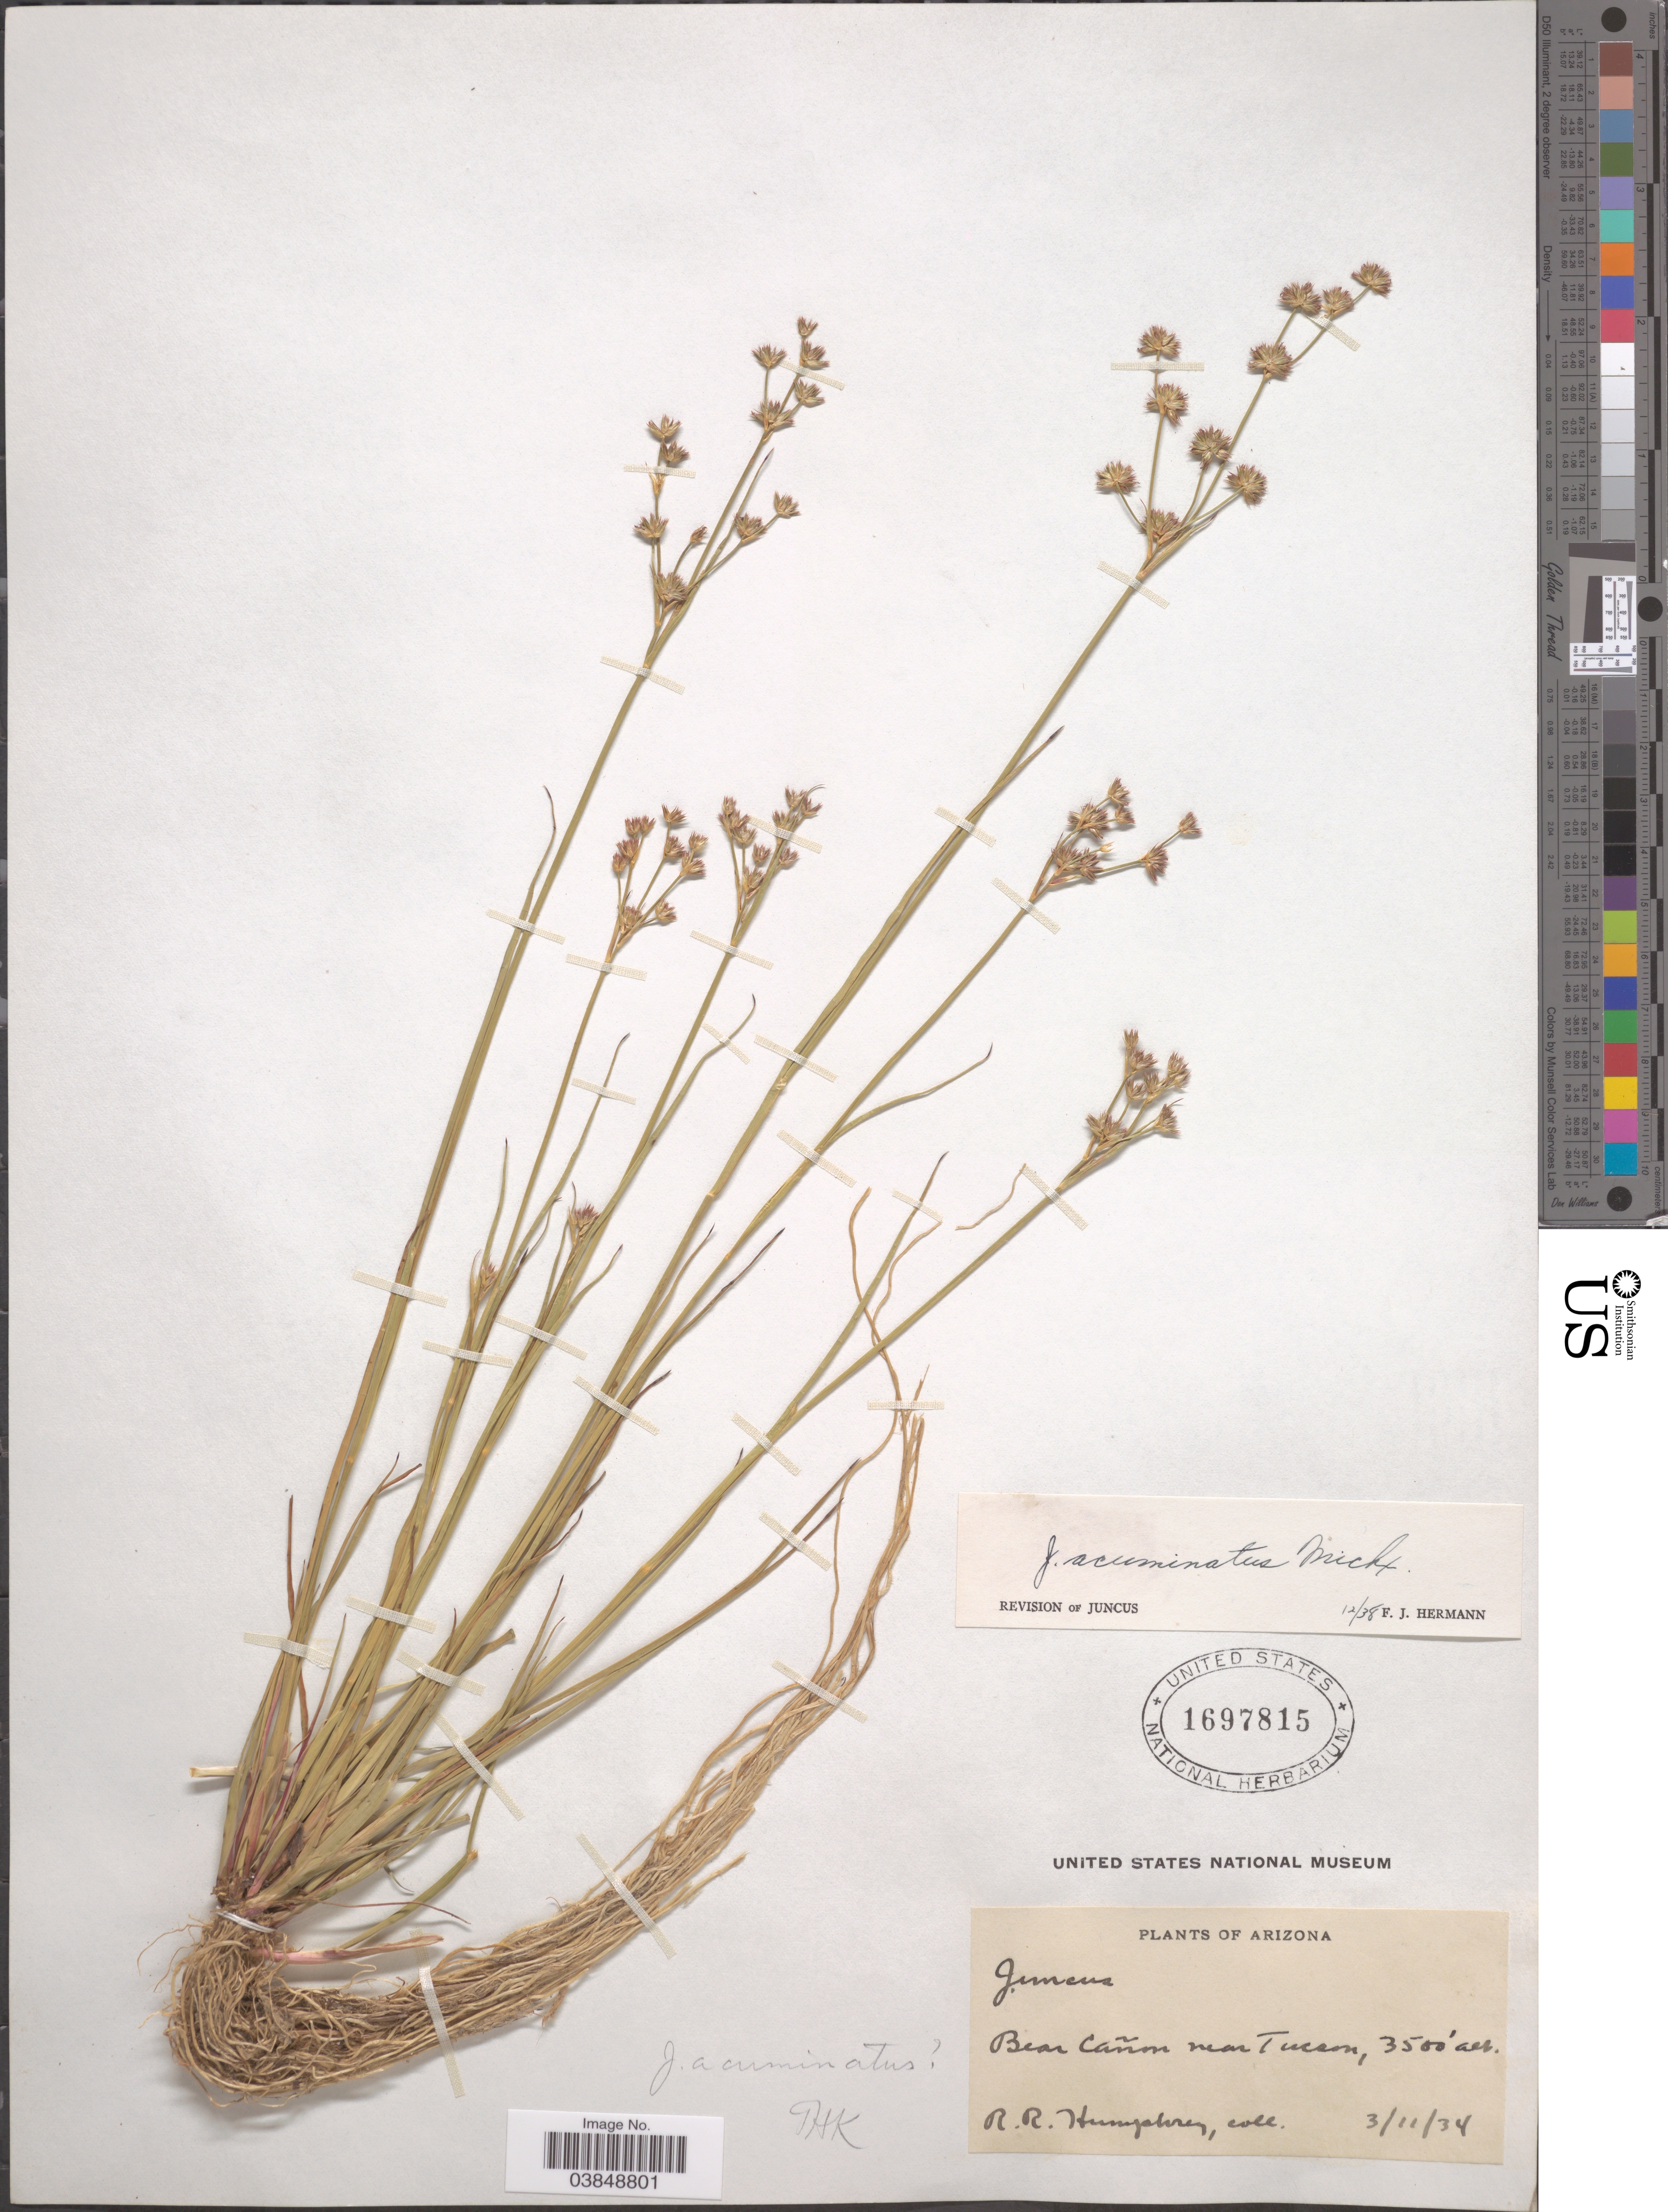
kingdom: Plantae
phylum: Tracheophyta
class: Liliopsida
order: Poales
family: Juncaceae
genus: Juncus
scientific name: Juncus acuminatus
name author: Michx.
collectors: R. Humphrey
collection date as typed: Transcribed d/m/y: 11/3/34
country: United States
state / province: Arizona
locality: Bear Cañon near Tucson.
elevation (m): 1067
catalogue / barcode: US 1697815